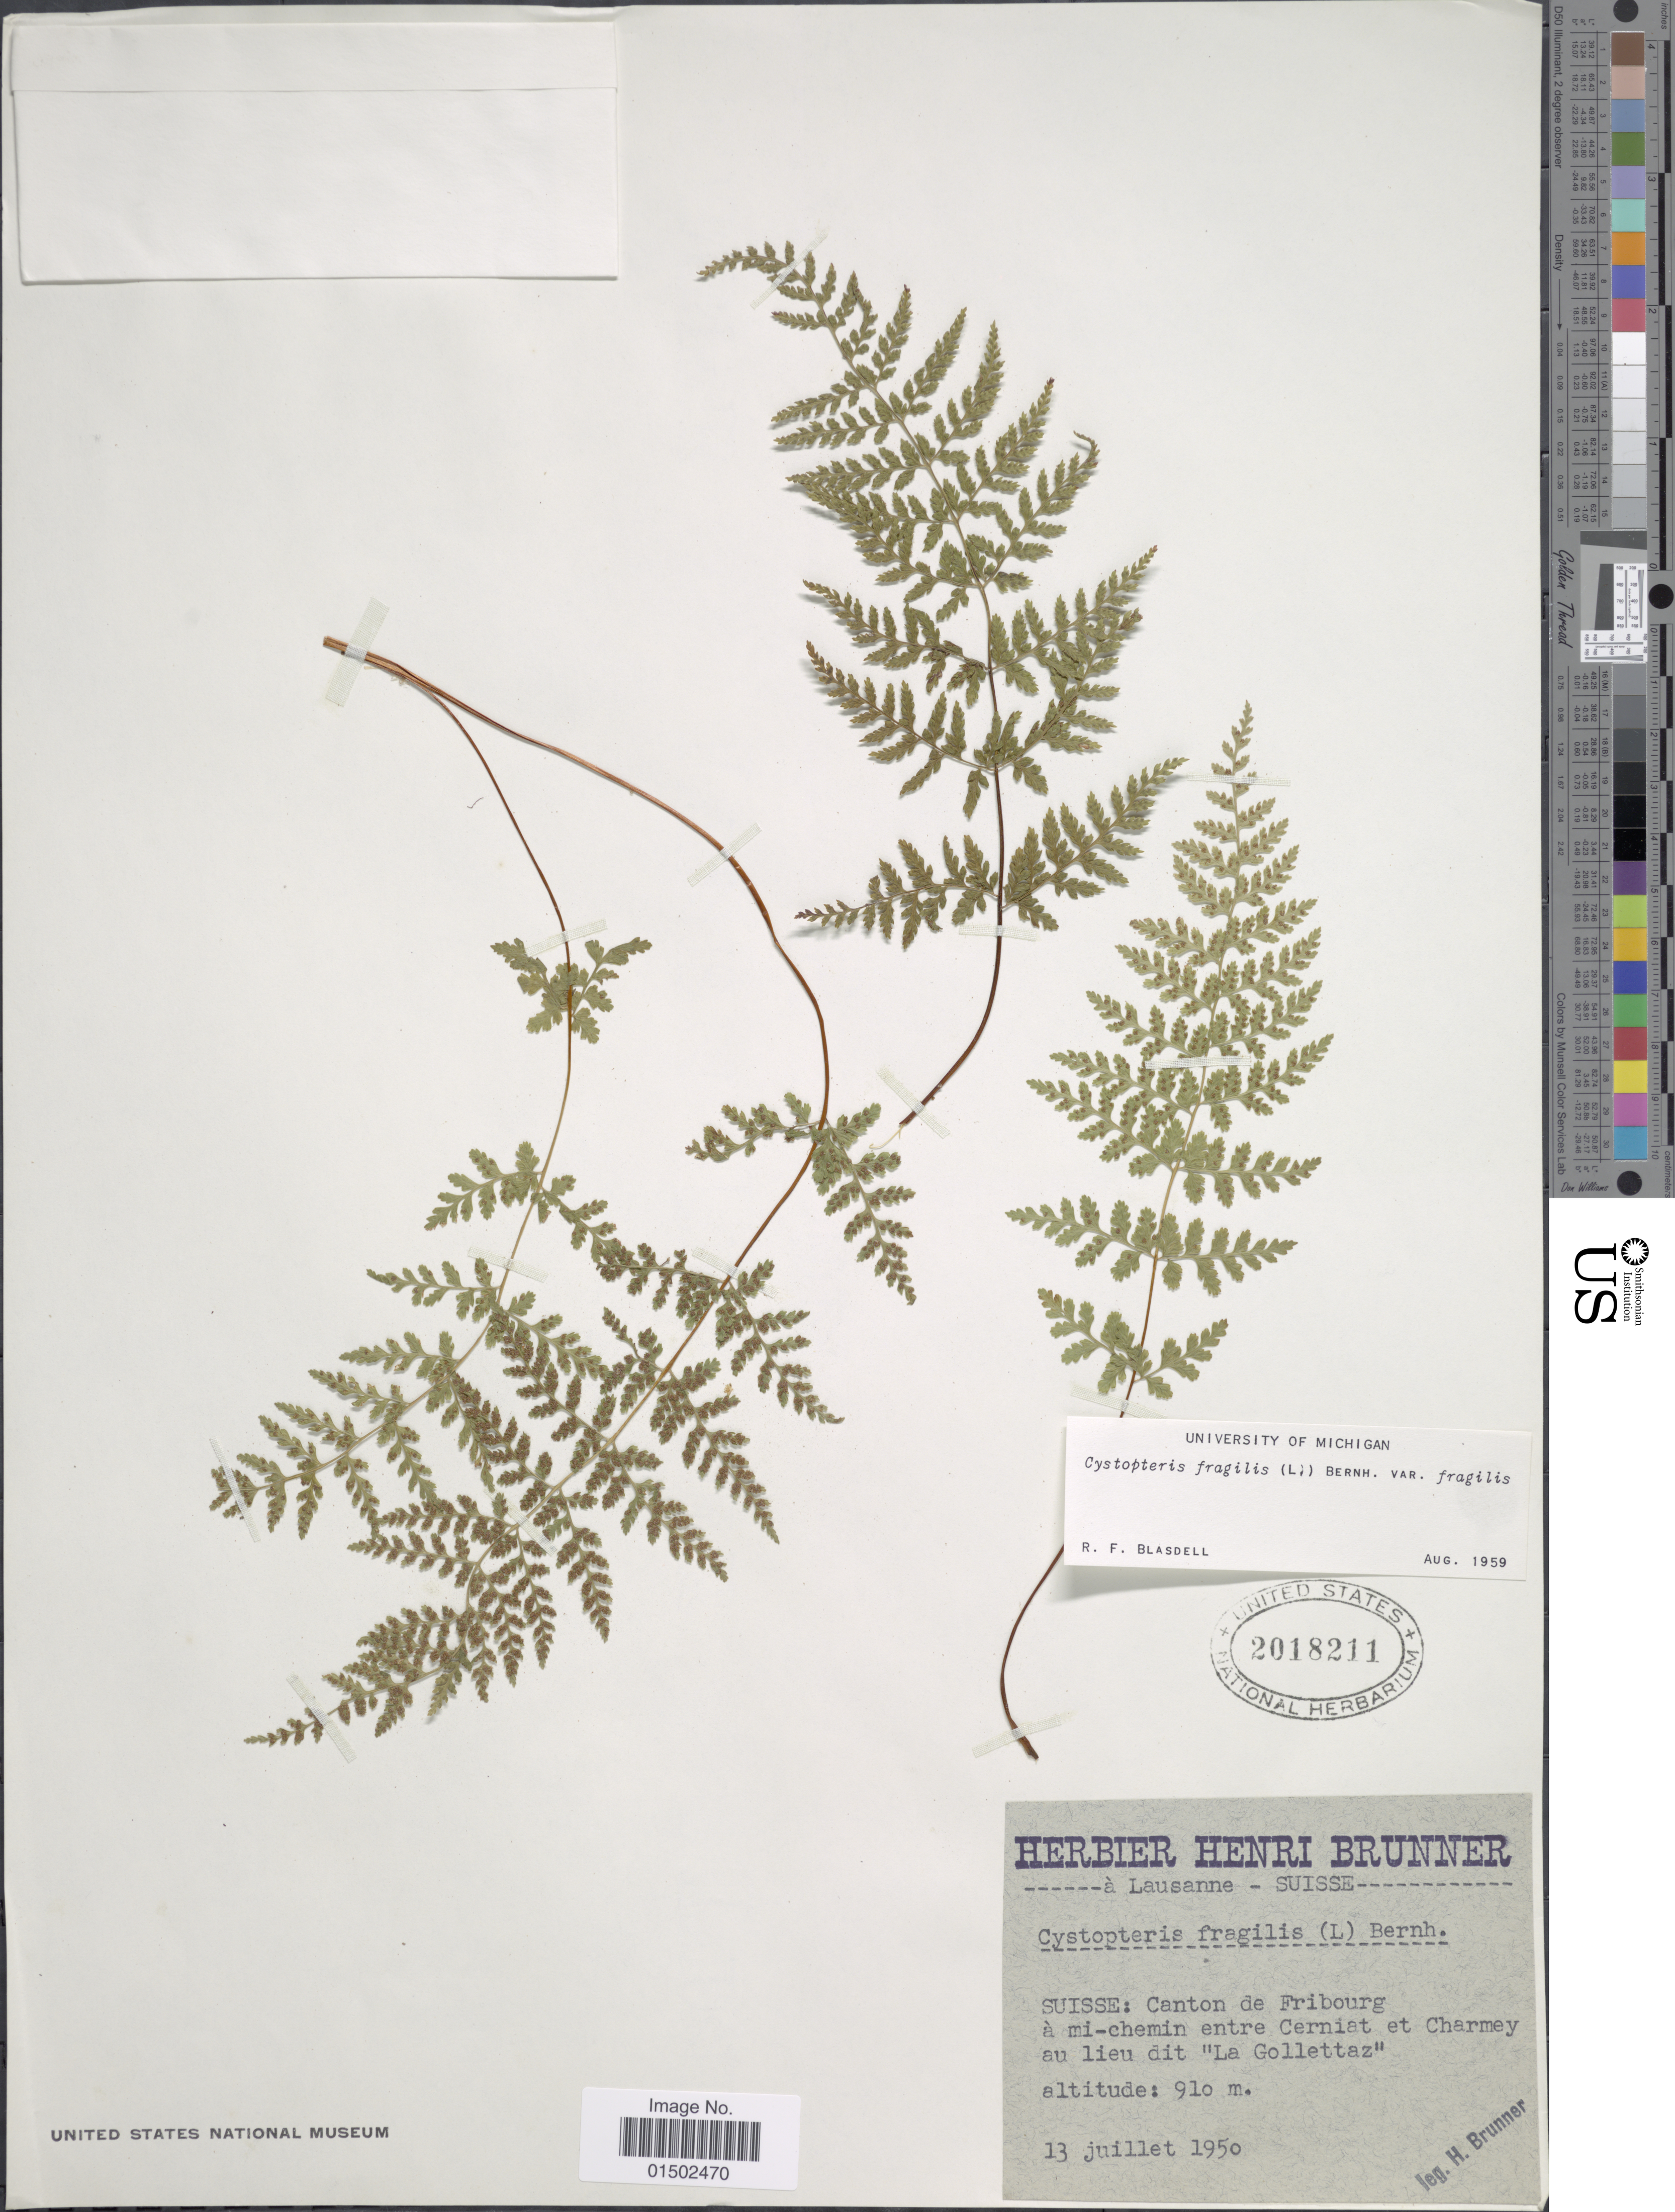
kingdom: Plantae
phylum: Tracheophyta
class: Polypodiopsida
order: Polypodiales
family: Cystopteridaceae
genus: Cystopteris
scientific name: Cystopteris fragilis var. fragilis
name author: (L.) Bernh.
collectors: H. Brunner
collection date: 1950-07-13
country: Switzerland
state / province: Fribourg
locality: Canton de Fribourg, a mi-chemin entre Cerniet et Charmay au lieu dit "La Gollettaz"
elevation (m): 910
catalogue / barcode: US 2018211